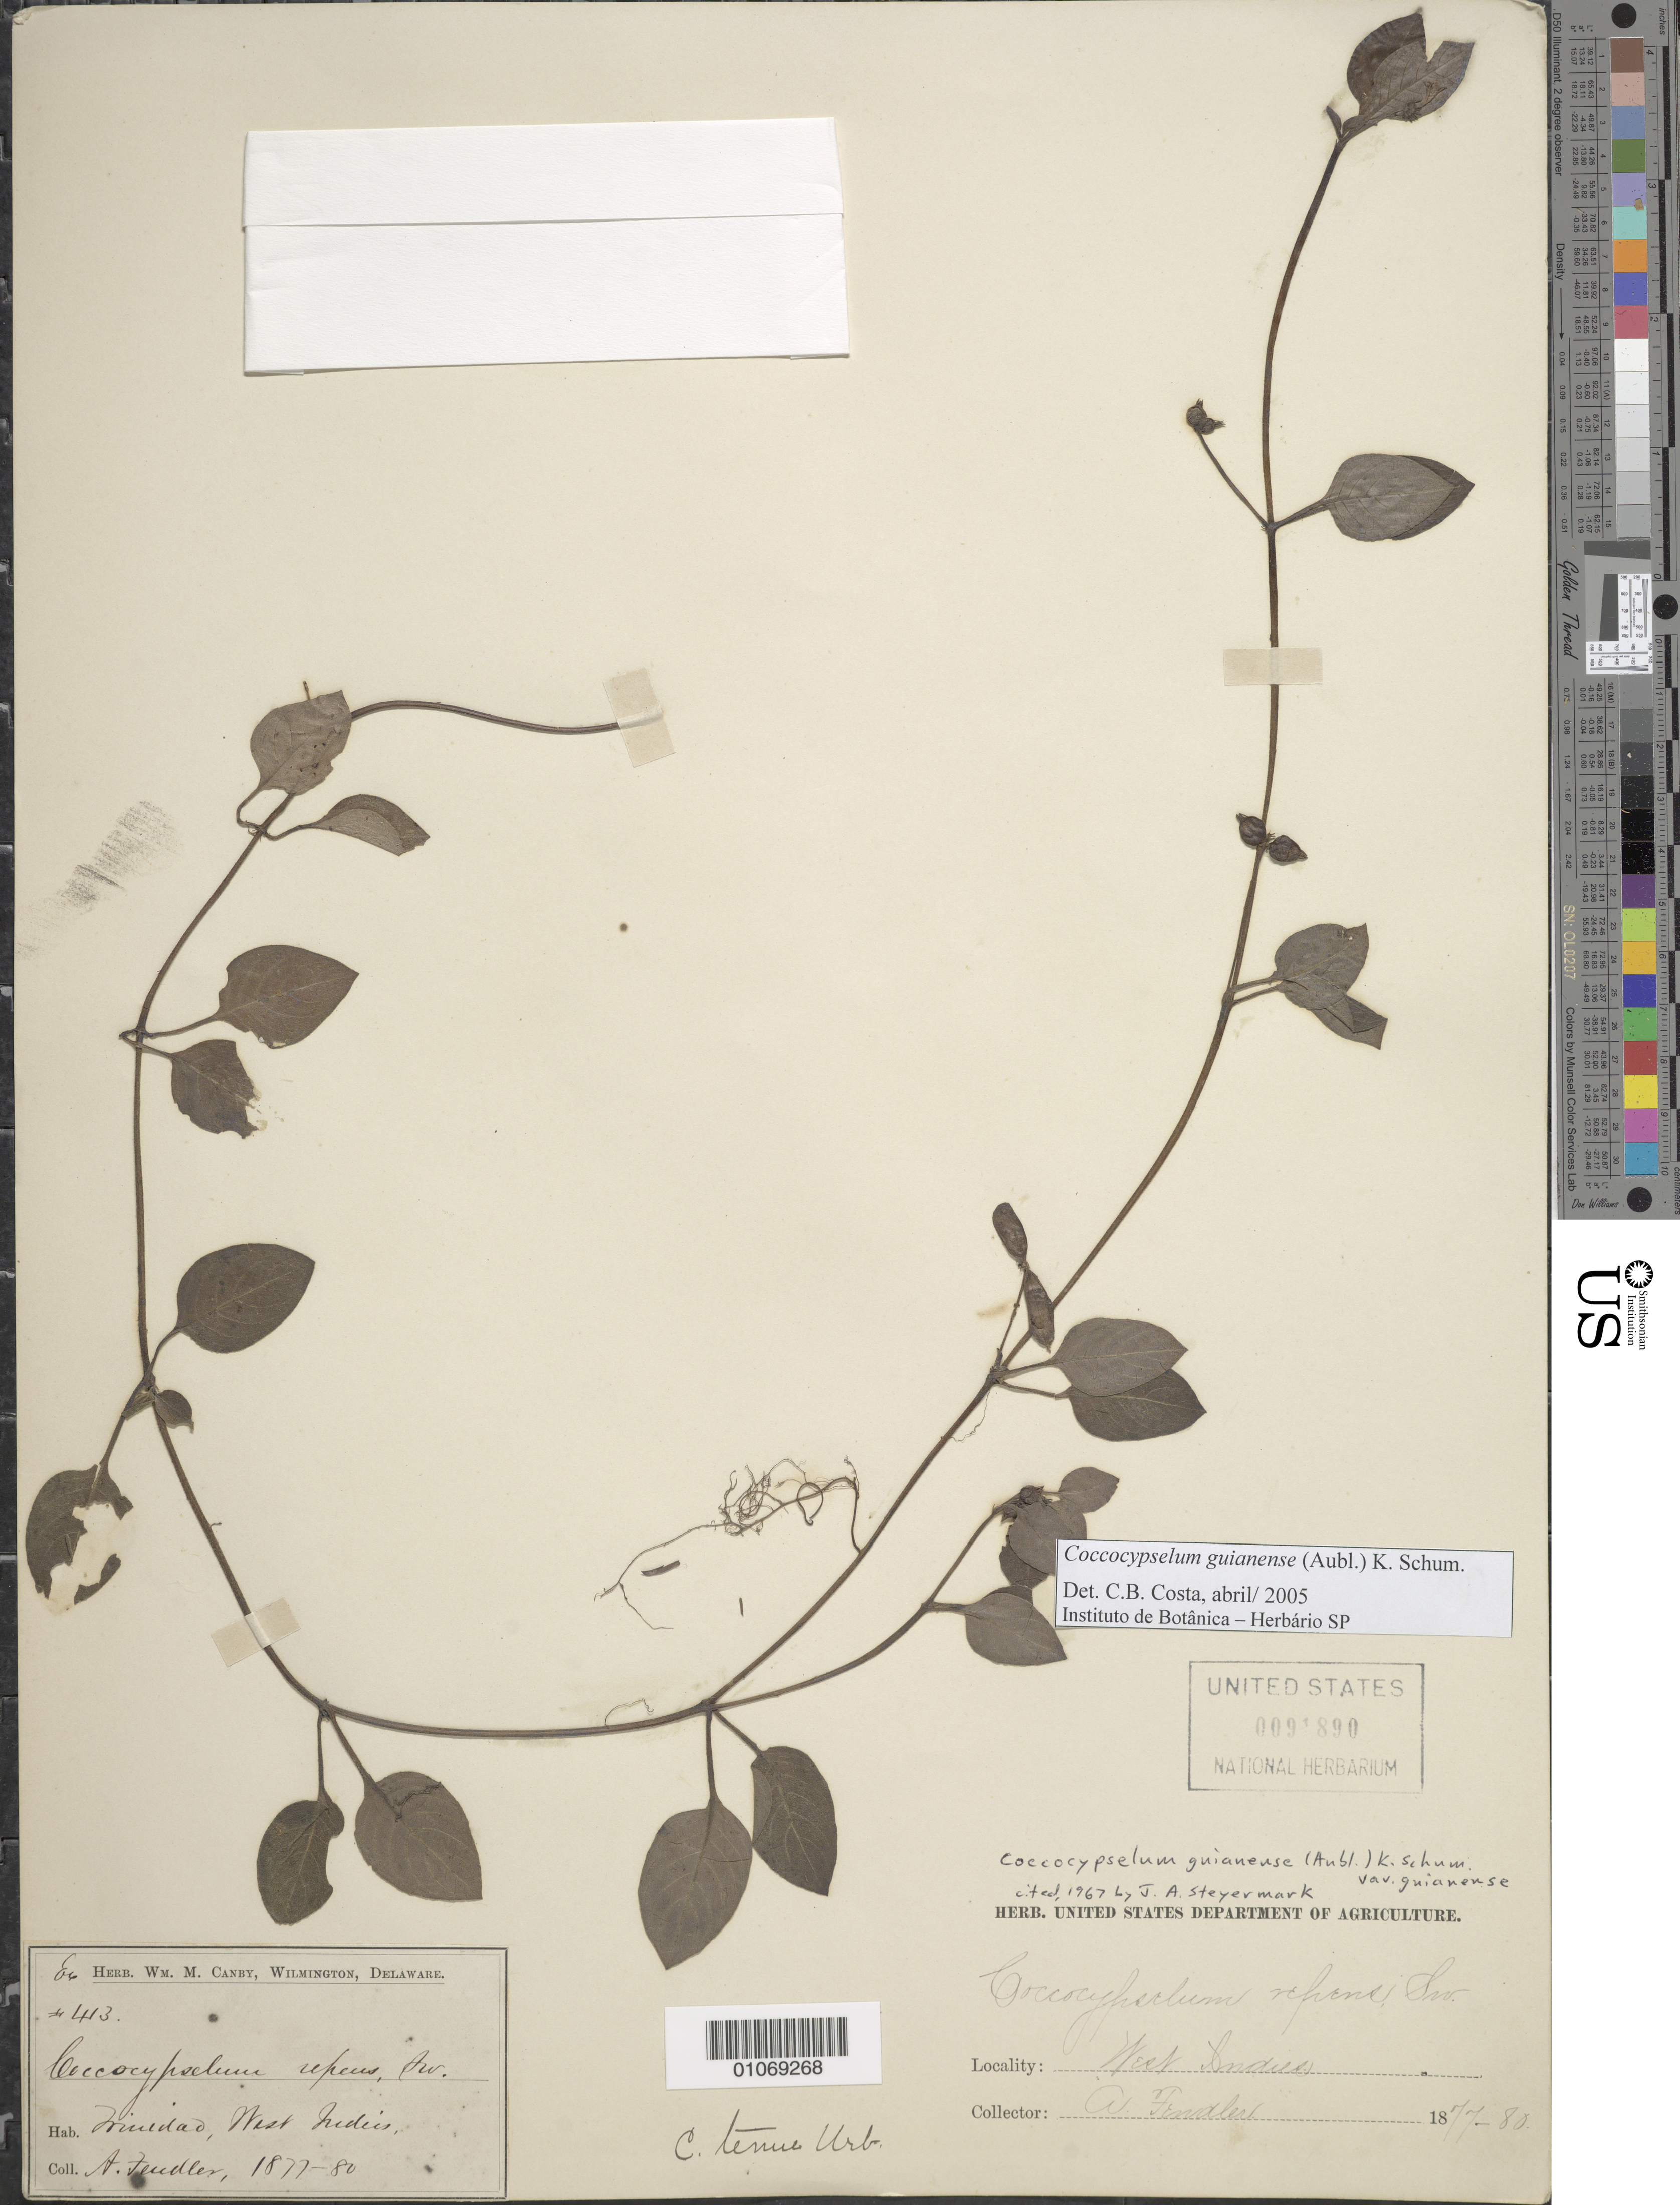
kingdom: Plantae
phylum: Tracheophyta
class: Magnoliopsida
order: Gentianales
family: Rubiaceae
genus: Coccocypselum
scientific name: Coccocypselum guianense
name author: (Aubl.) K. Schum.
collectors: A. Fendler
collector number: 413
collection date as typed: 01 Jan 1877 to 31 Dec 1880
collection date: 1877-01-01/1880-12-31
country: Trinidad and Tobago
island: Trinidad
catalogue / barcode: US 91890